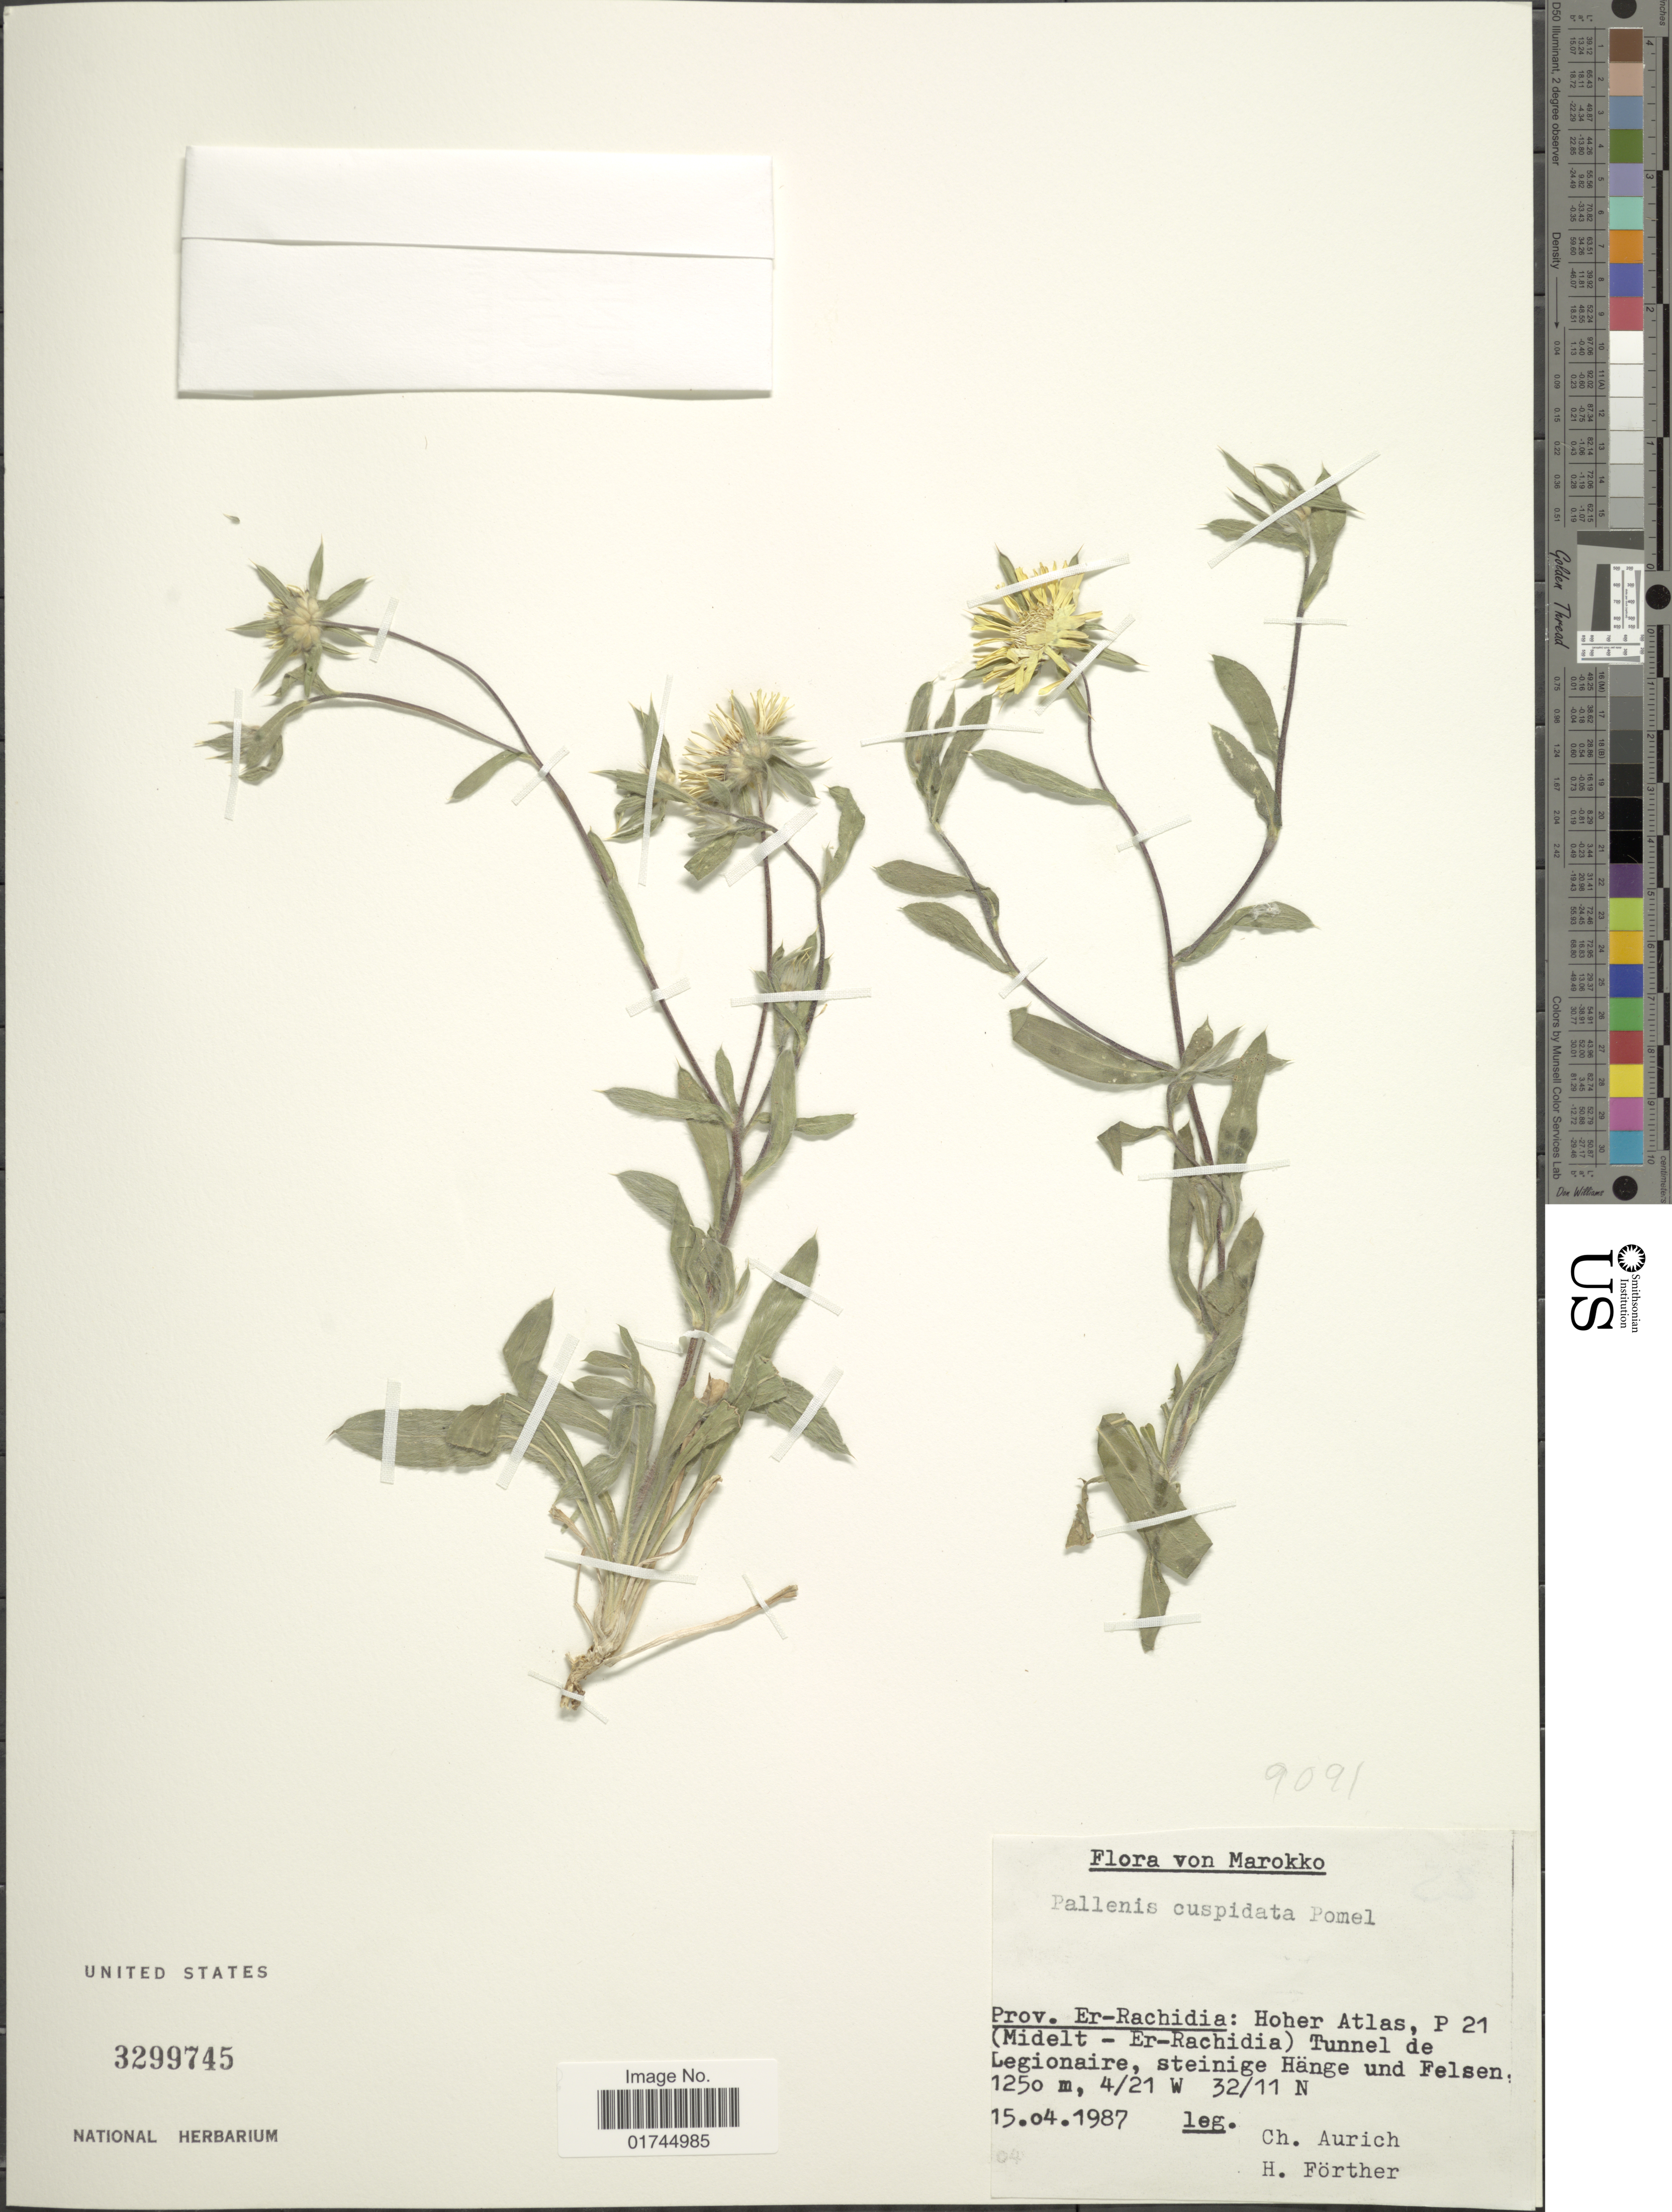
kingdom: Plantae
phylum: Tracheophyta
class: Magnoliopsida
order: Asterales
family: Asteraceae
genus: Pallenis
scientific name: Pallenis cuspidata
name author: Pomel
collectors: C. Aurich & H. Förther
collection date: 1987-04-15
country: Morocco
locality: Prov. Er-Rachidia: Hoher Atlas, P21 (Midelt - Er-Rachidia). Tunnel de Legionaire, steinige Hänge und Felsen.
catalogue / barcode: US 3299745